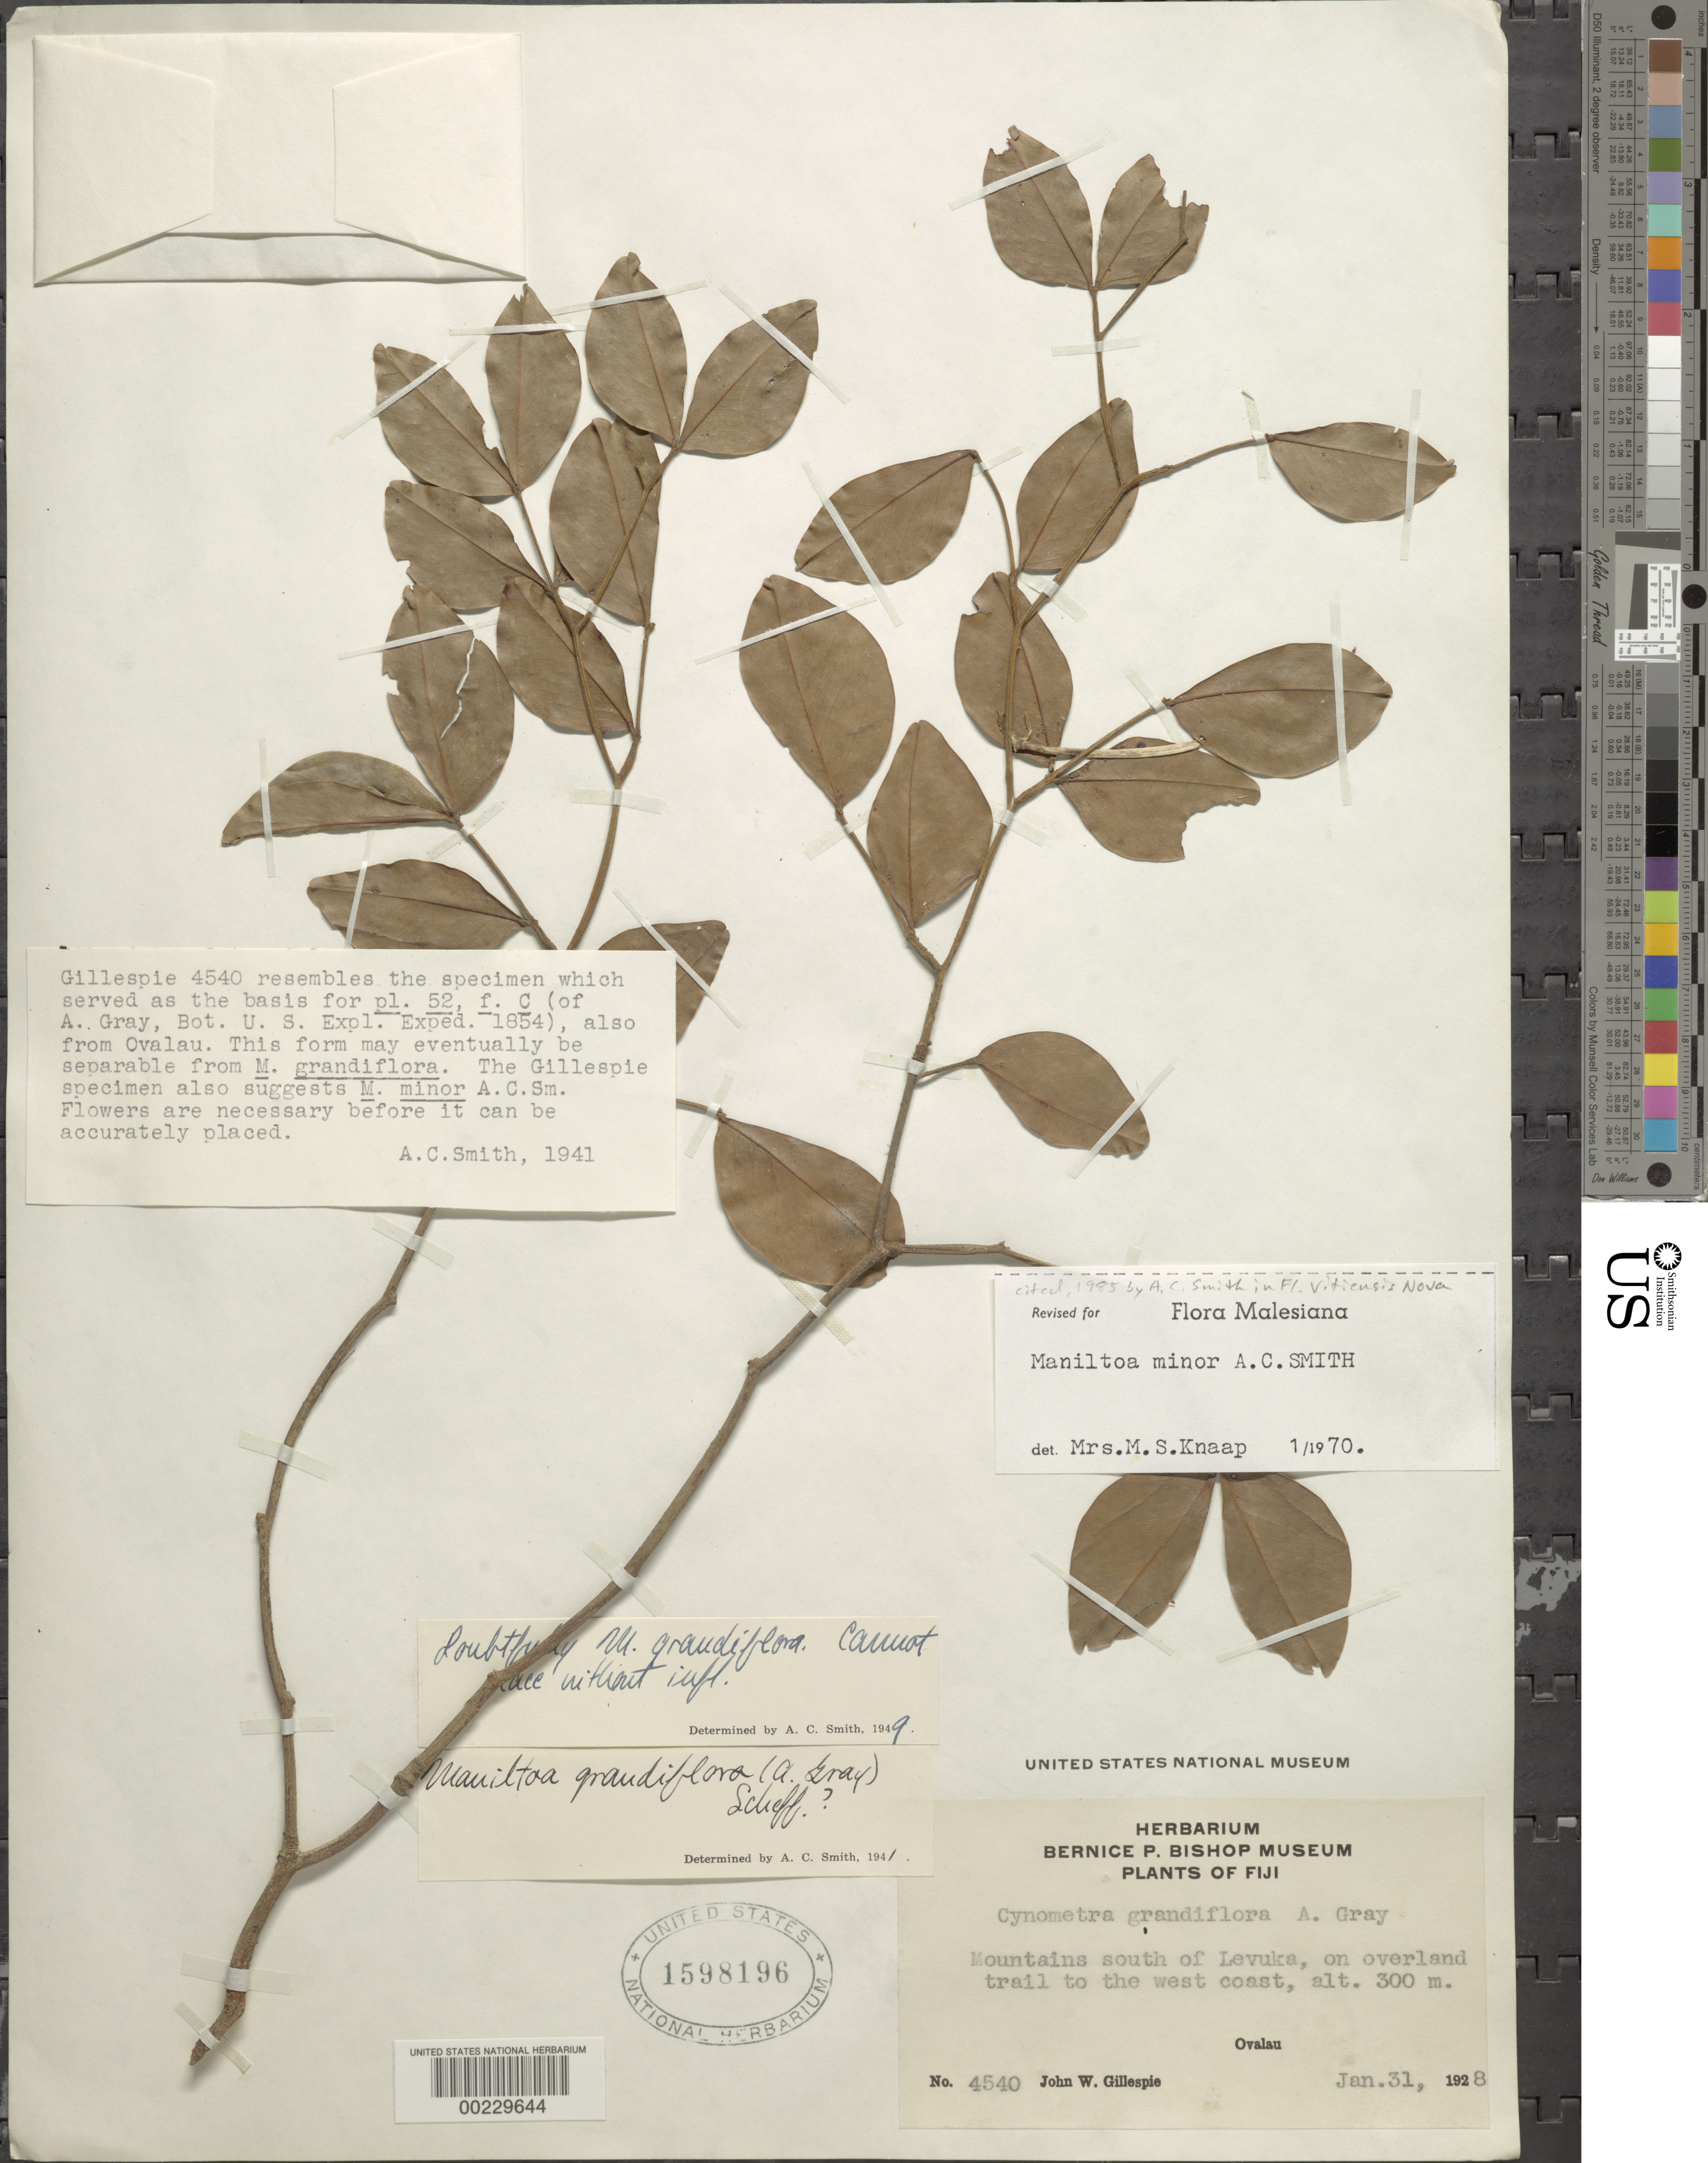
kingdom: Plantae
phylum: Tracheophyta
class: Magnoliopsida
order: Fabales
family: Fabaceae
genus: Maniltoa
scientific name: Maniltoa minor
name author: A.C. Sm.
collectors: J. W. Gillespie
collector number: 4540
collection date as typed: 31 Jan 1928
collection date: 1928-01-31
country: Fiji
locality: Mountains S of Levuka on overland trail to the west coast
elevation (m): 300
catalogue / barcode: US 1598196